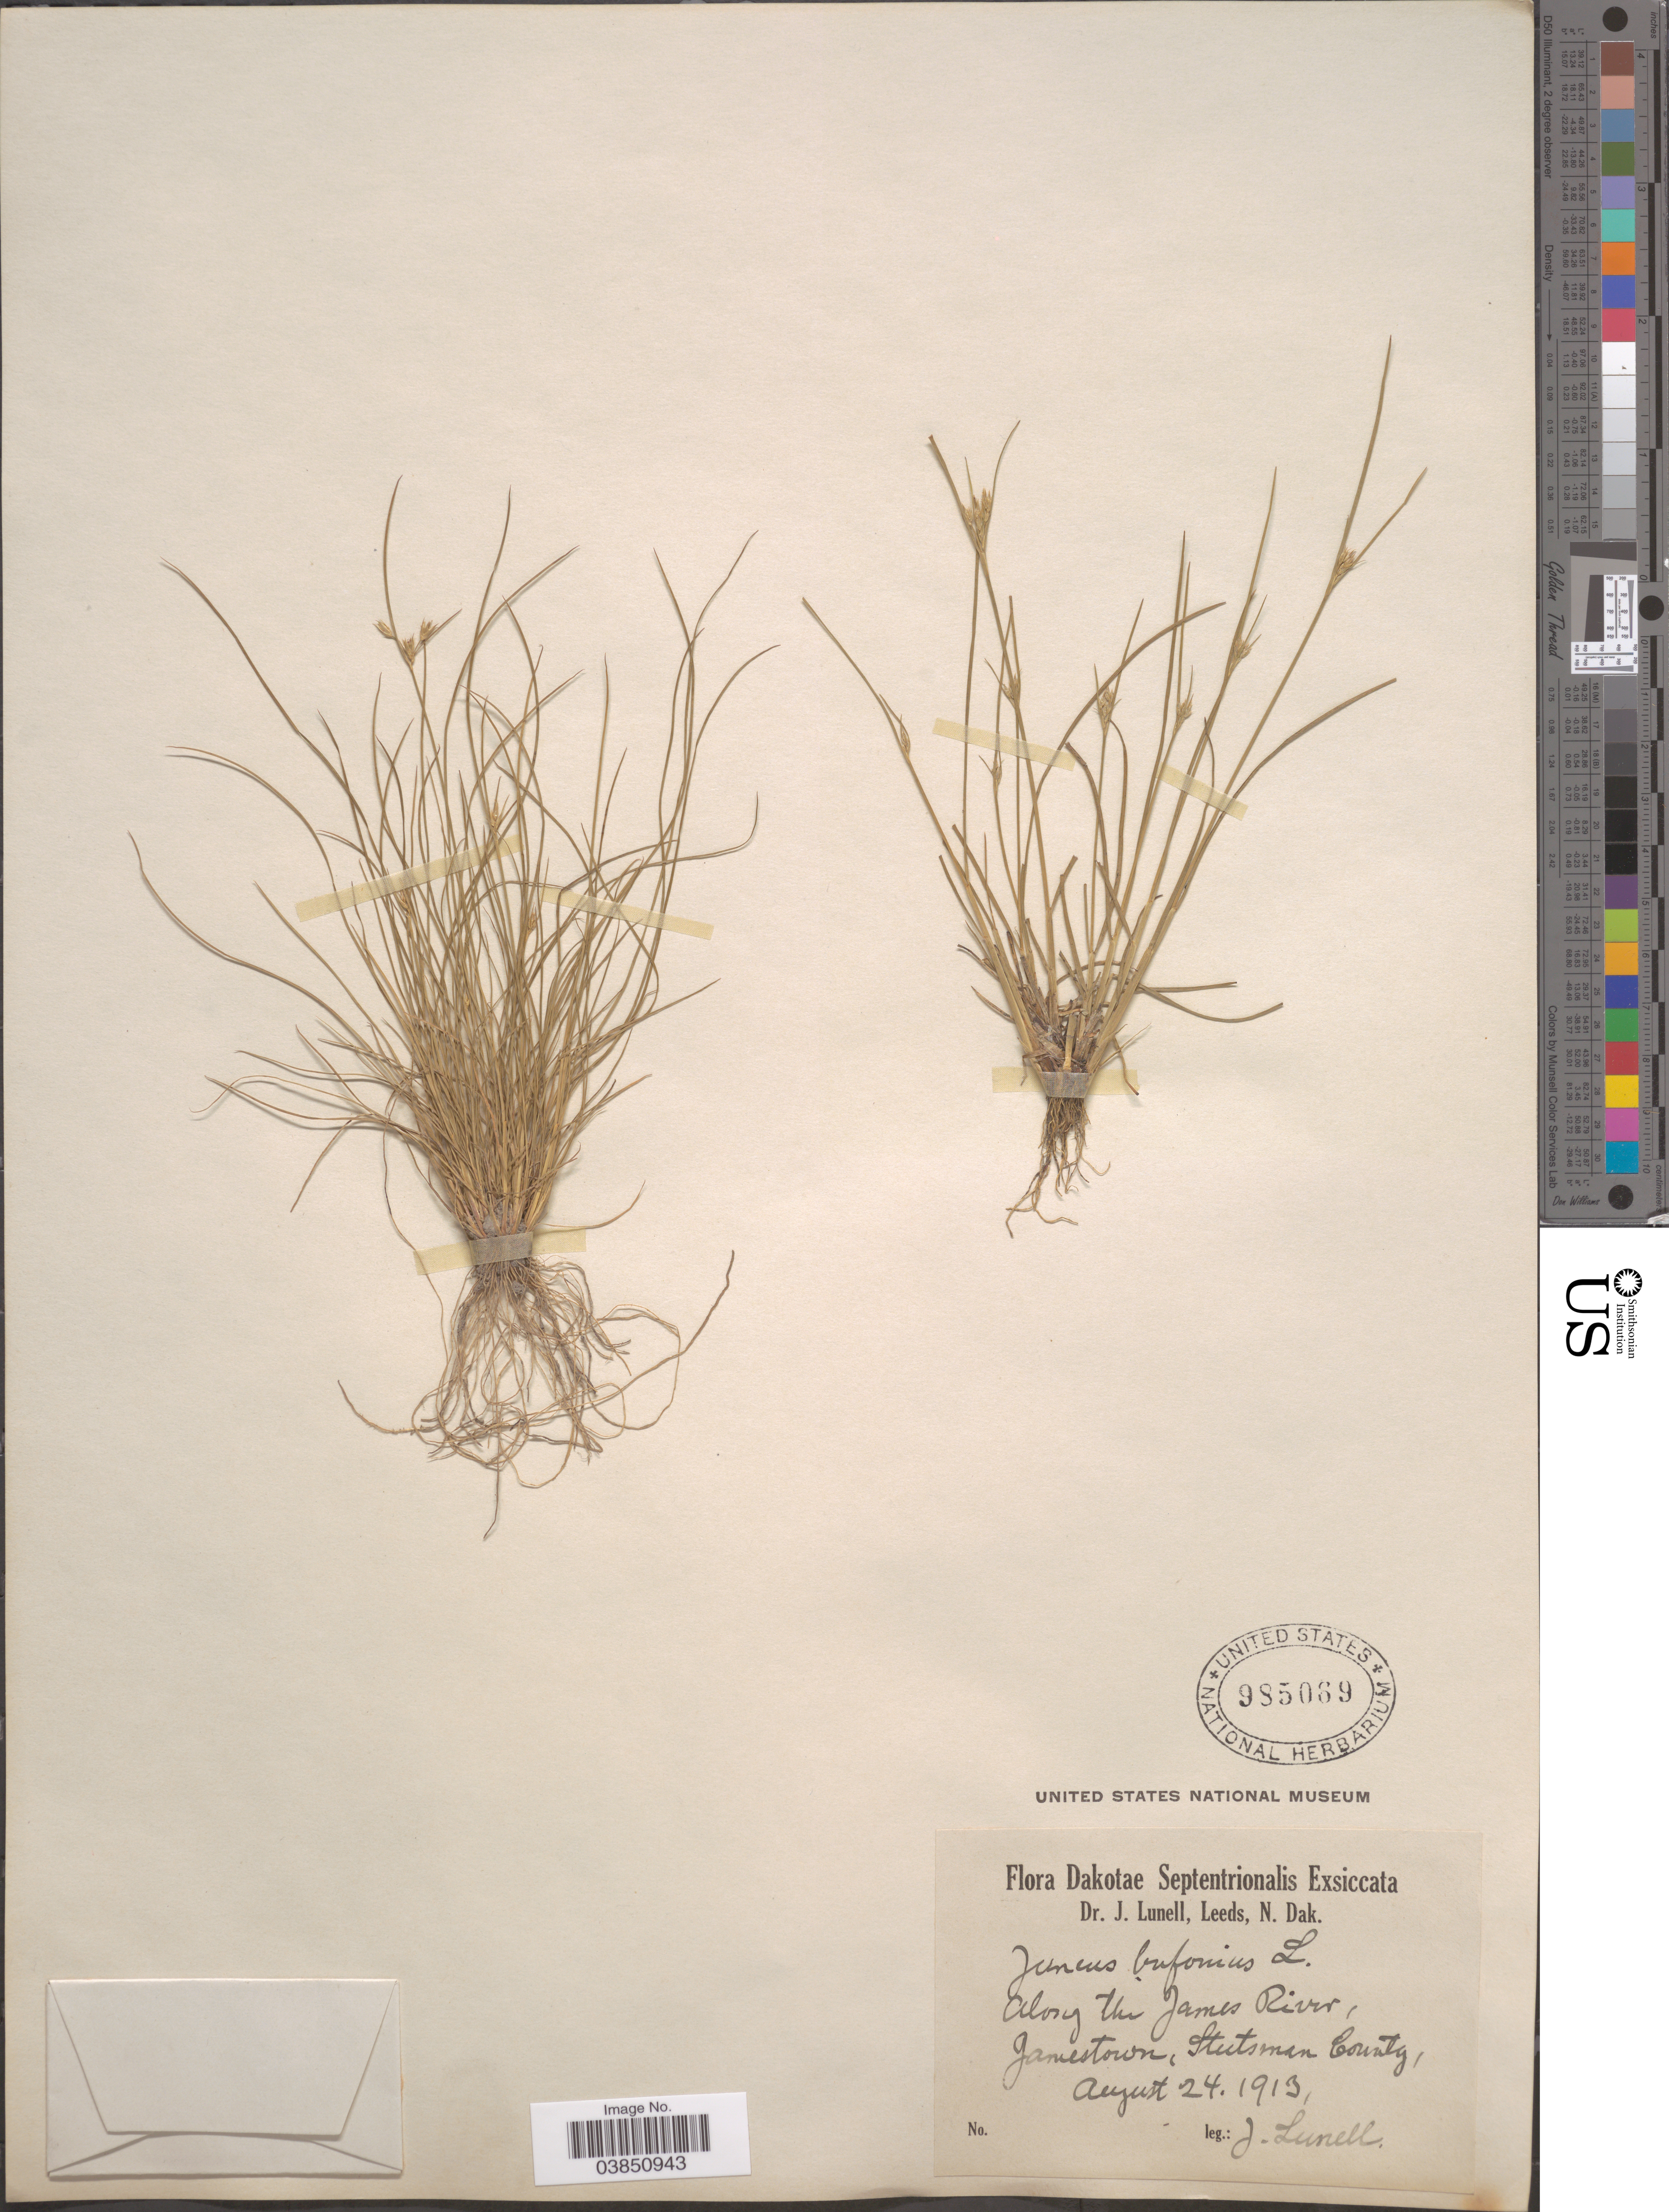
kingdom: Plantae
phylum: Tracheophyta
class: Liliopsida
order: Poales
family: Juncaceae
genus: Juncus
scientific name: Juncus bufonius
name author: L.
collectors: J. Lunell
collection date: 1913-08-24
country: United States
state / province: North Dakota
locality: Dakotae Septentrionalis. Along the James River, Jamestown, Stutsman County.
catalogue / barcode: US 985069